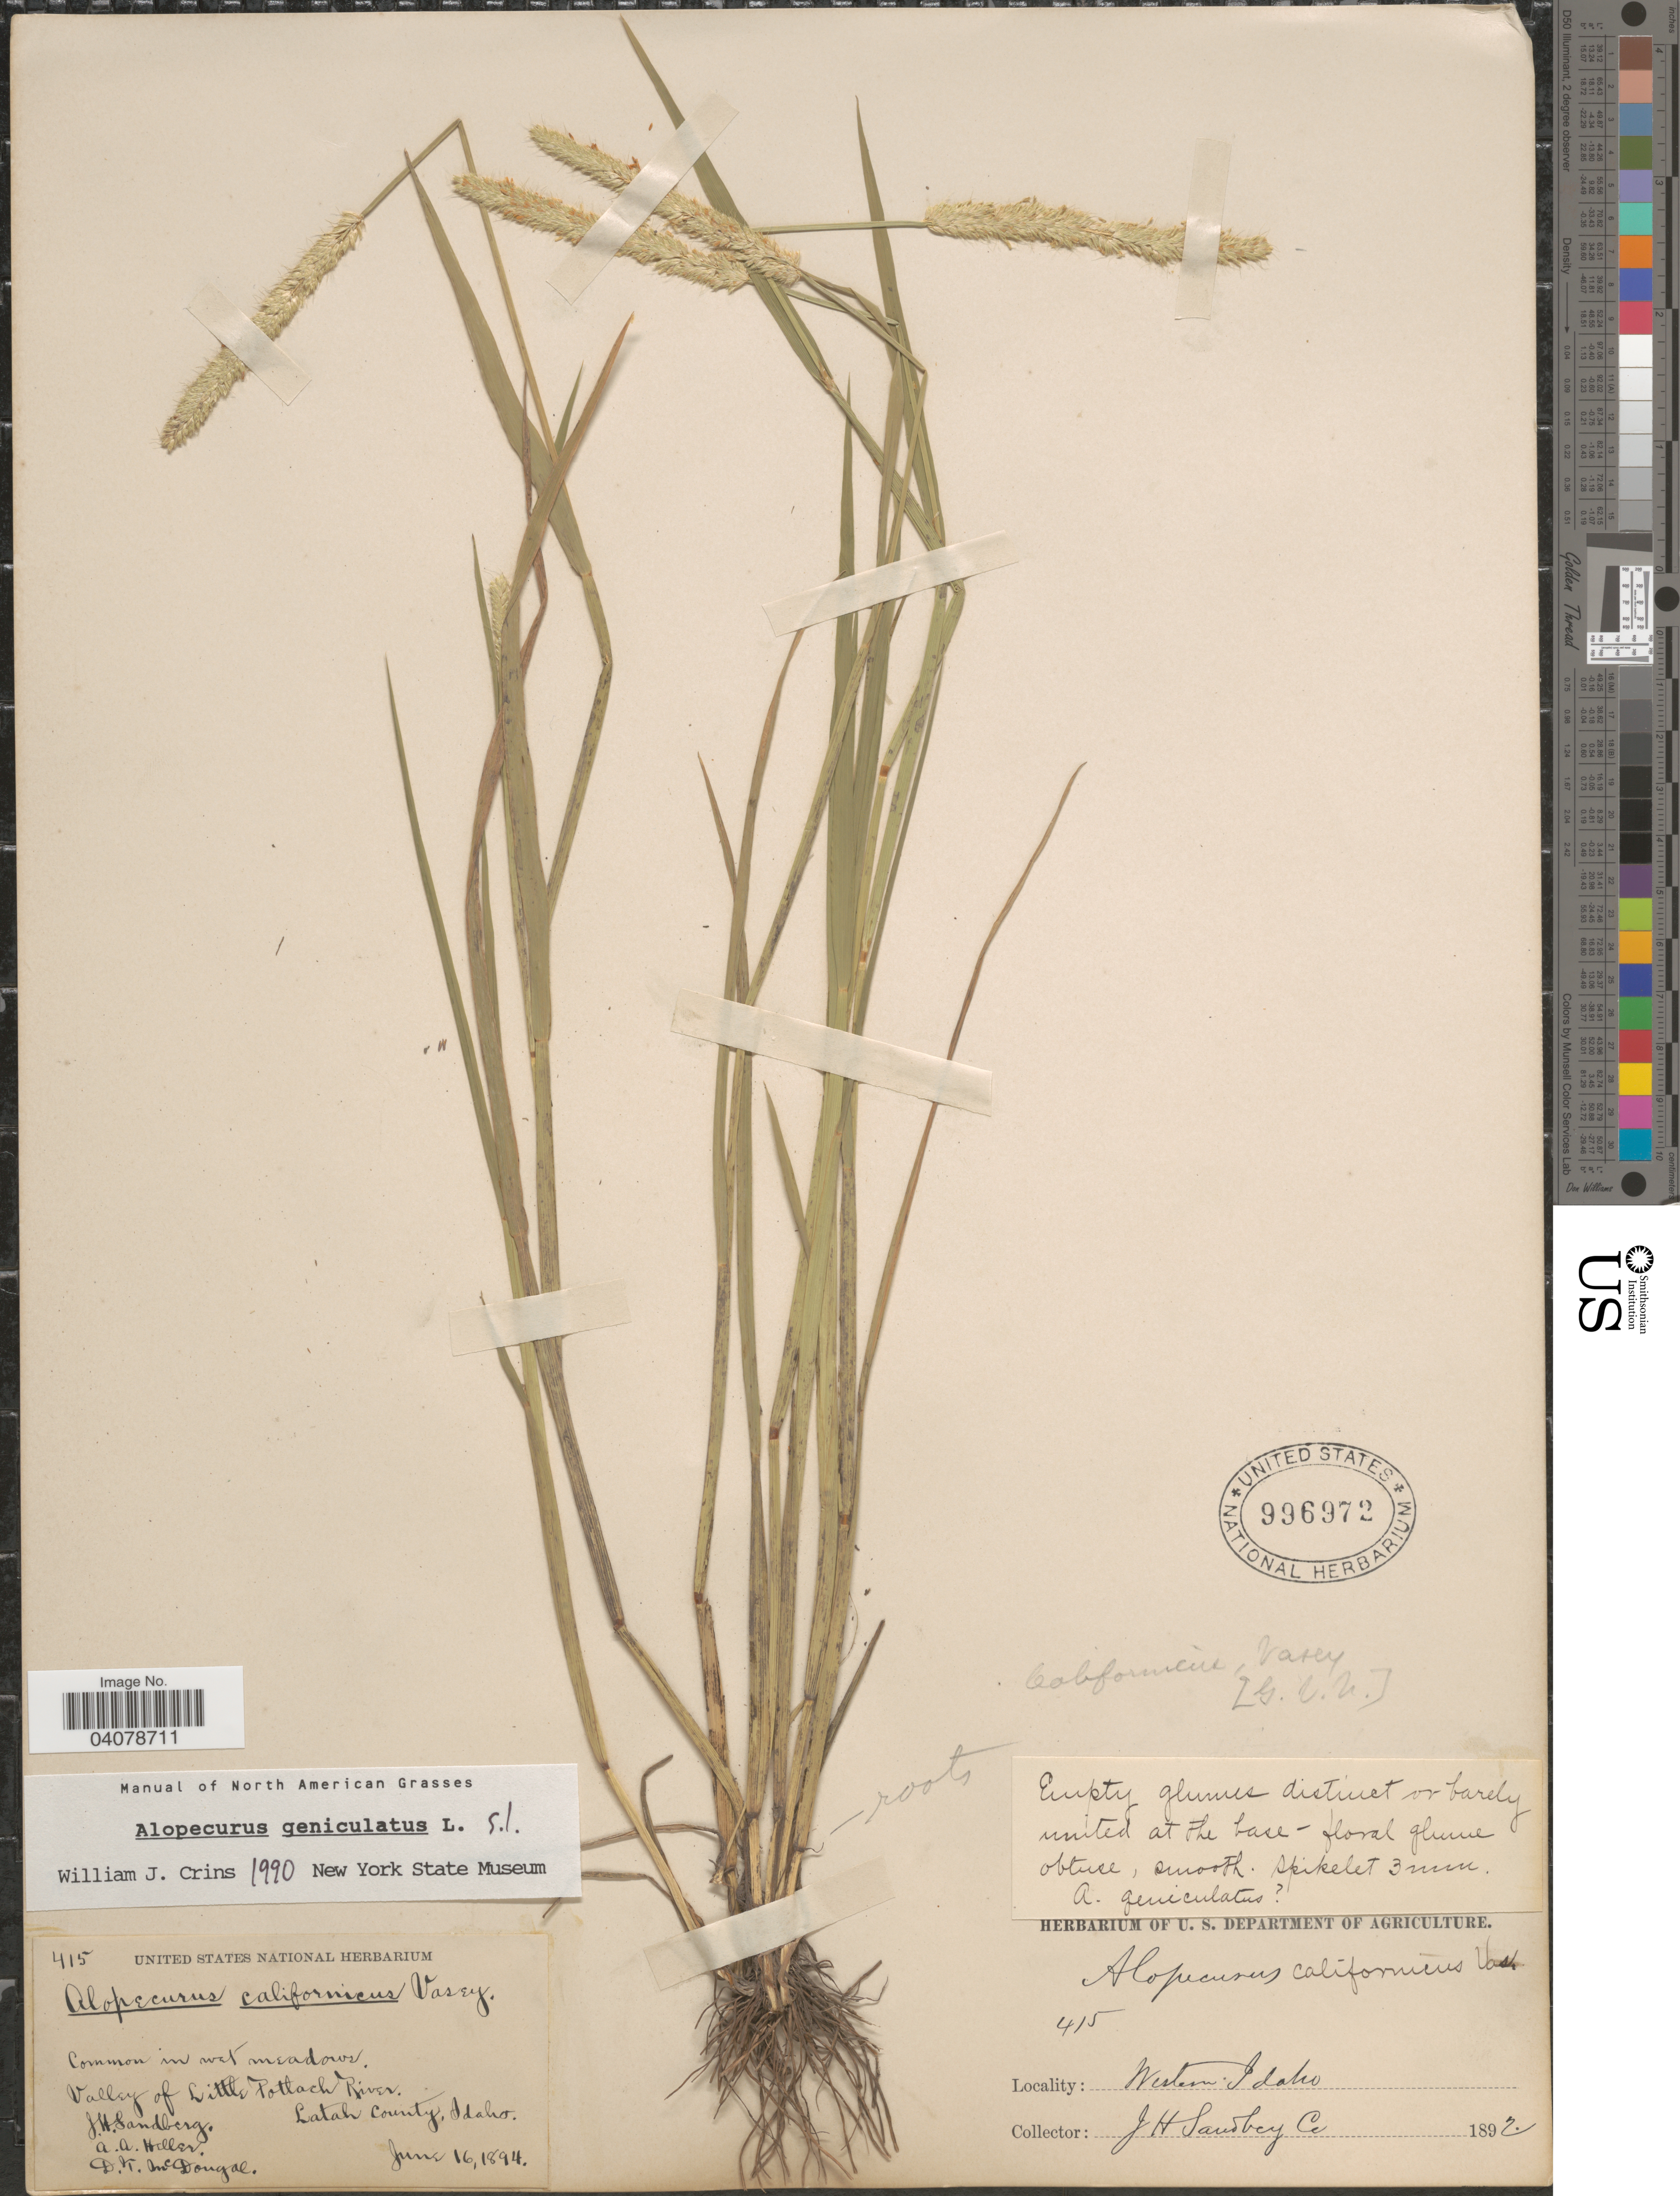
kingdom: Plantae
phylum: Tracheophyta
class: Liliopsida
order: Poales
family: Poaceae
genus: Alopecurus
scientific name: Alopecurus geniculatus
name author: L.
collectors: J. H. Sandberg, A. A. Heller & D. McDougal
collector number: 415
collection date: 1894-06-16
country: United States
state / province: Idaho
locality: Western Idaho. Valley of Little Potlach River. Latah County.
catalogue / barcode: US 996972